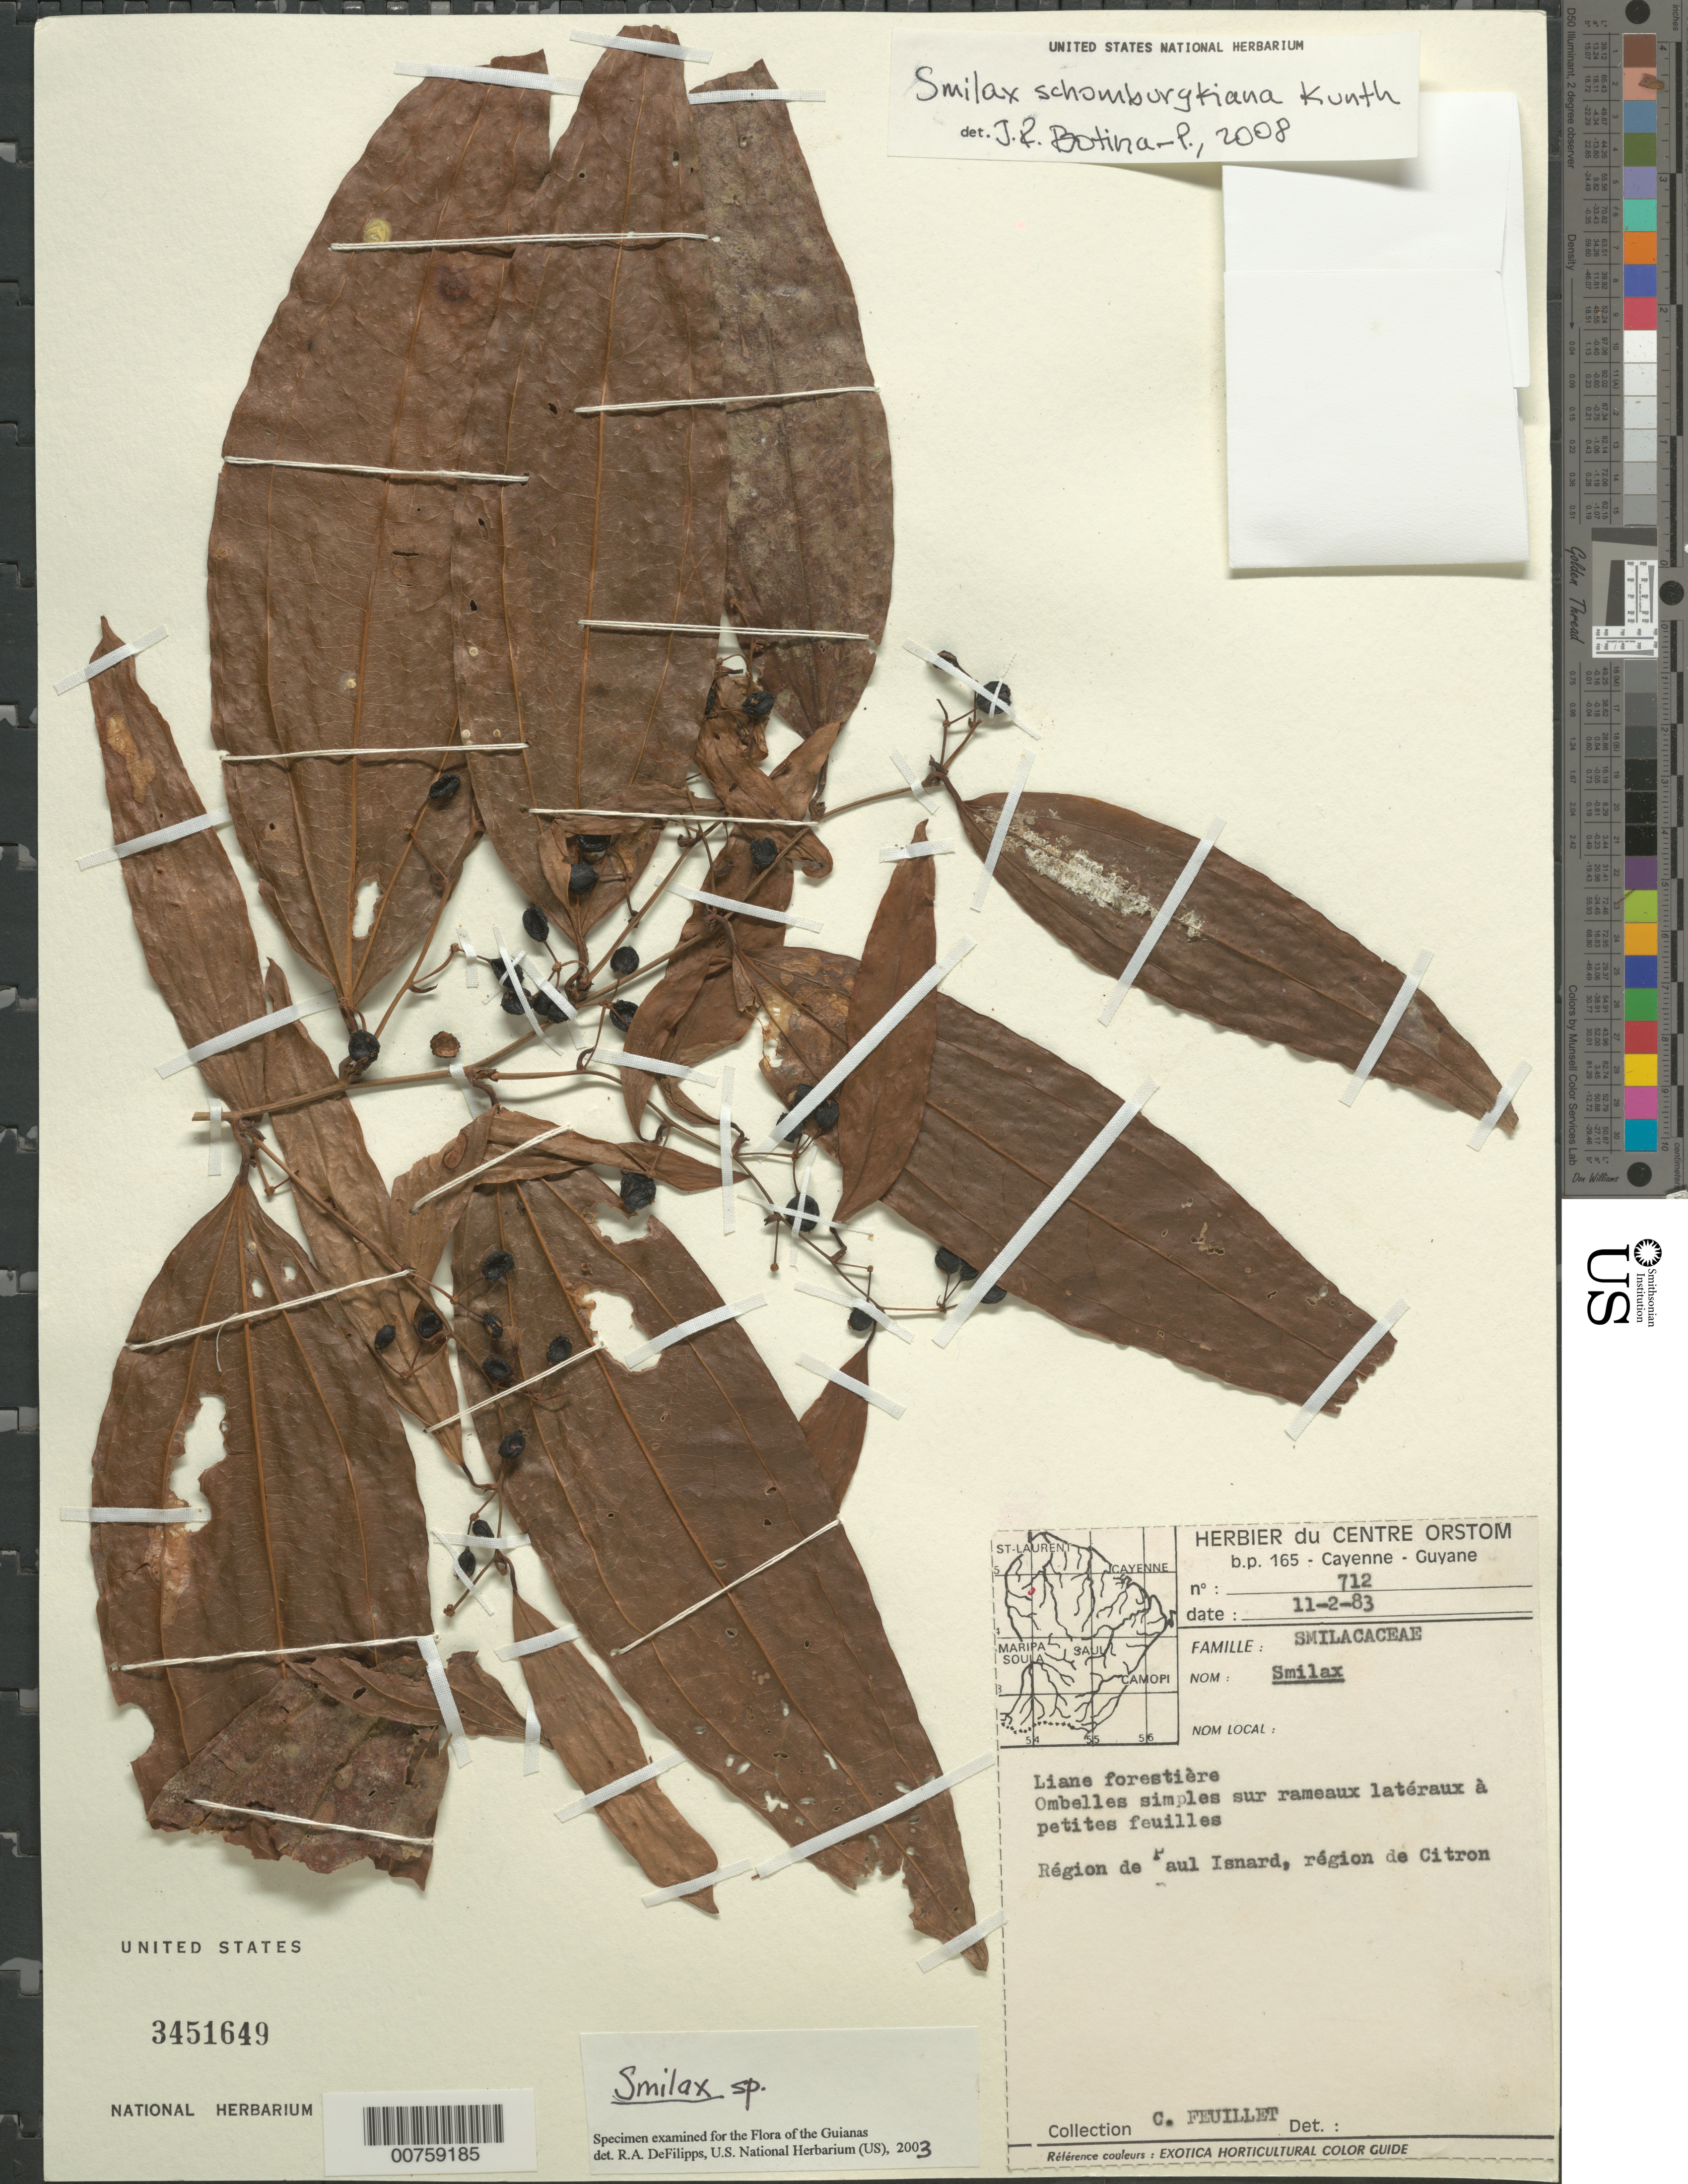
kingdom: Plantae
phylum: Tracheophyta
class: Liliopsida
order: Liliales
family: Smilacaceae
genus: Smilax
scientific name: Smilax schomburgkiana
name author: Kunth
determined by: Botina-P., J. R.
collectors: C. Feuillet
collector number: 712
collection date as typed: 11-Feb-83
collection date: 1983-02-11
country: French Guiana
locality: Région de Paul Isnard, env. de Citron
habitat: Forest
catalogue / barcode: US 3451649